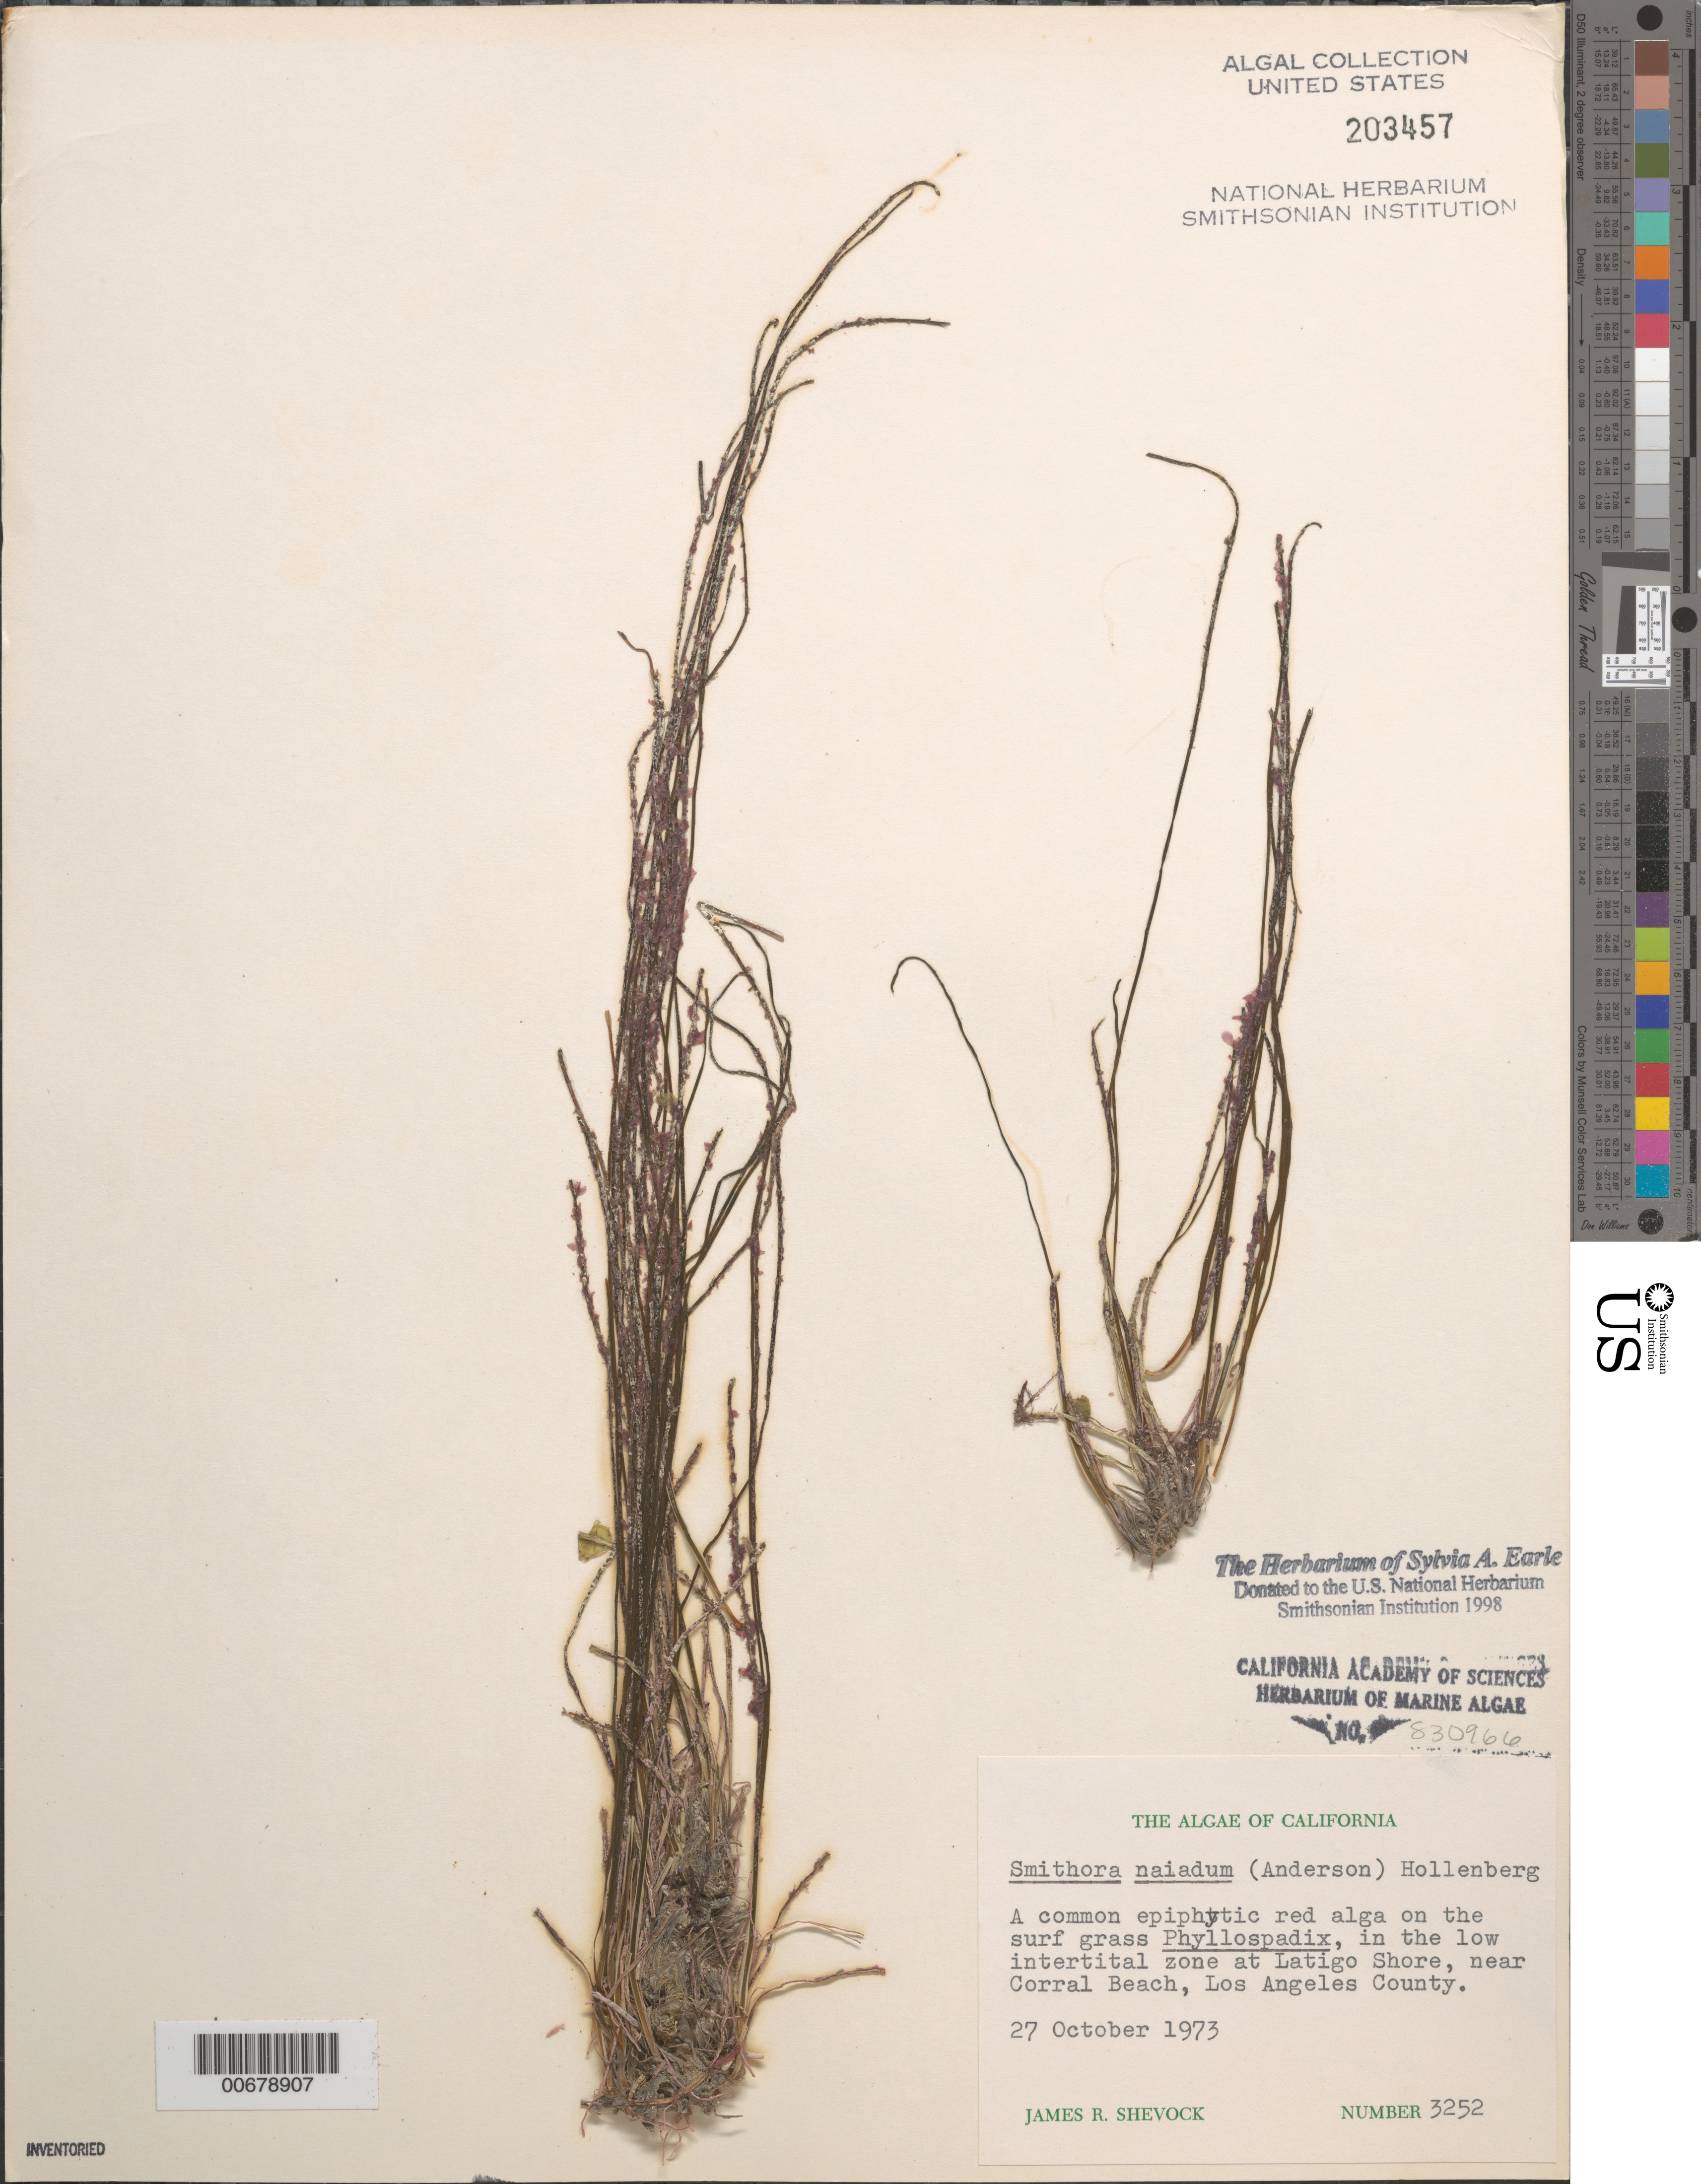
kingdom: Plantae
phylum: Rhodophyta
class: Compsopogonophyceae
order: Erythropeltidales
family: Erythrotrichiaceae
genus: Smithora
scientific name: Smithora naiadum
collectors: J. R. Shevock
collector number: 3252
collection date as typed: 27 Oct 1973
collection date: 1973-10-27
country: United States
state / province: California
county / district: Los Angeles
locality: Latigo Shore, near Corral State Beach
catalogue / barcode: US 203457